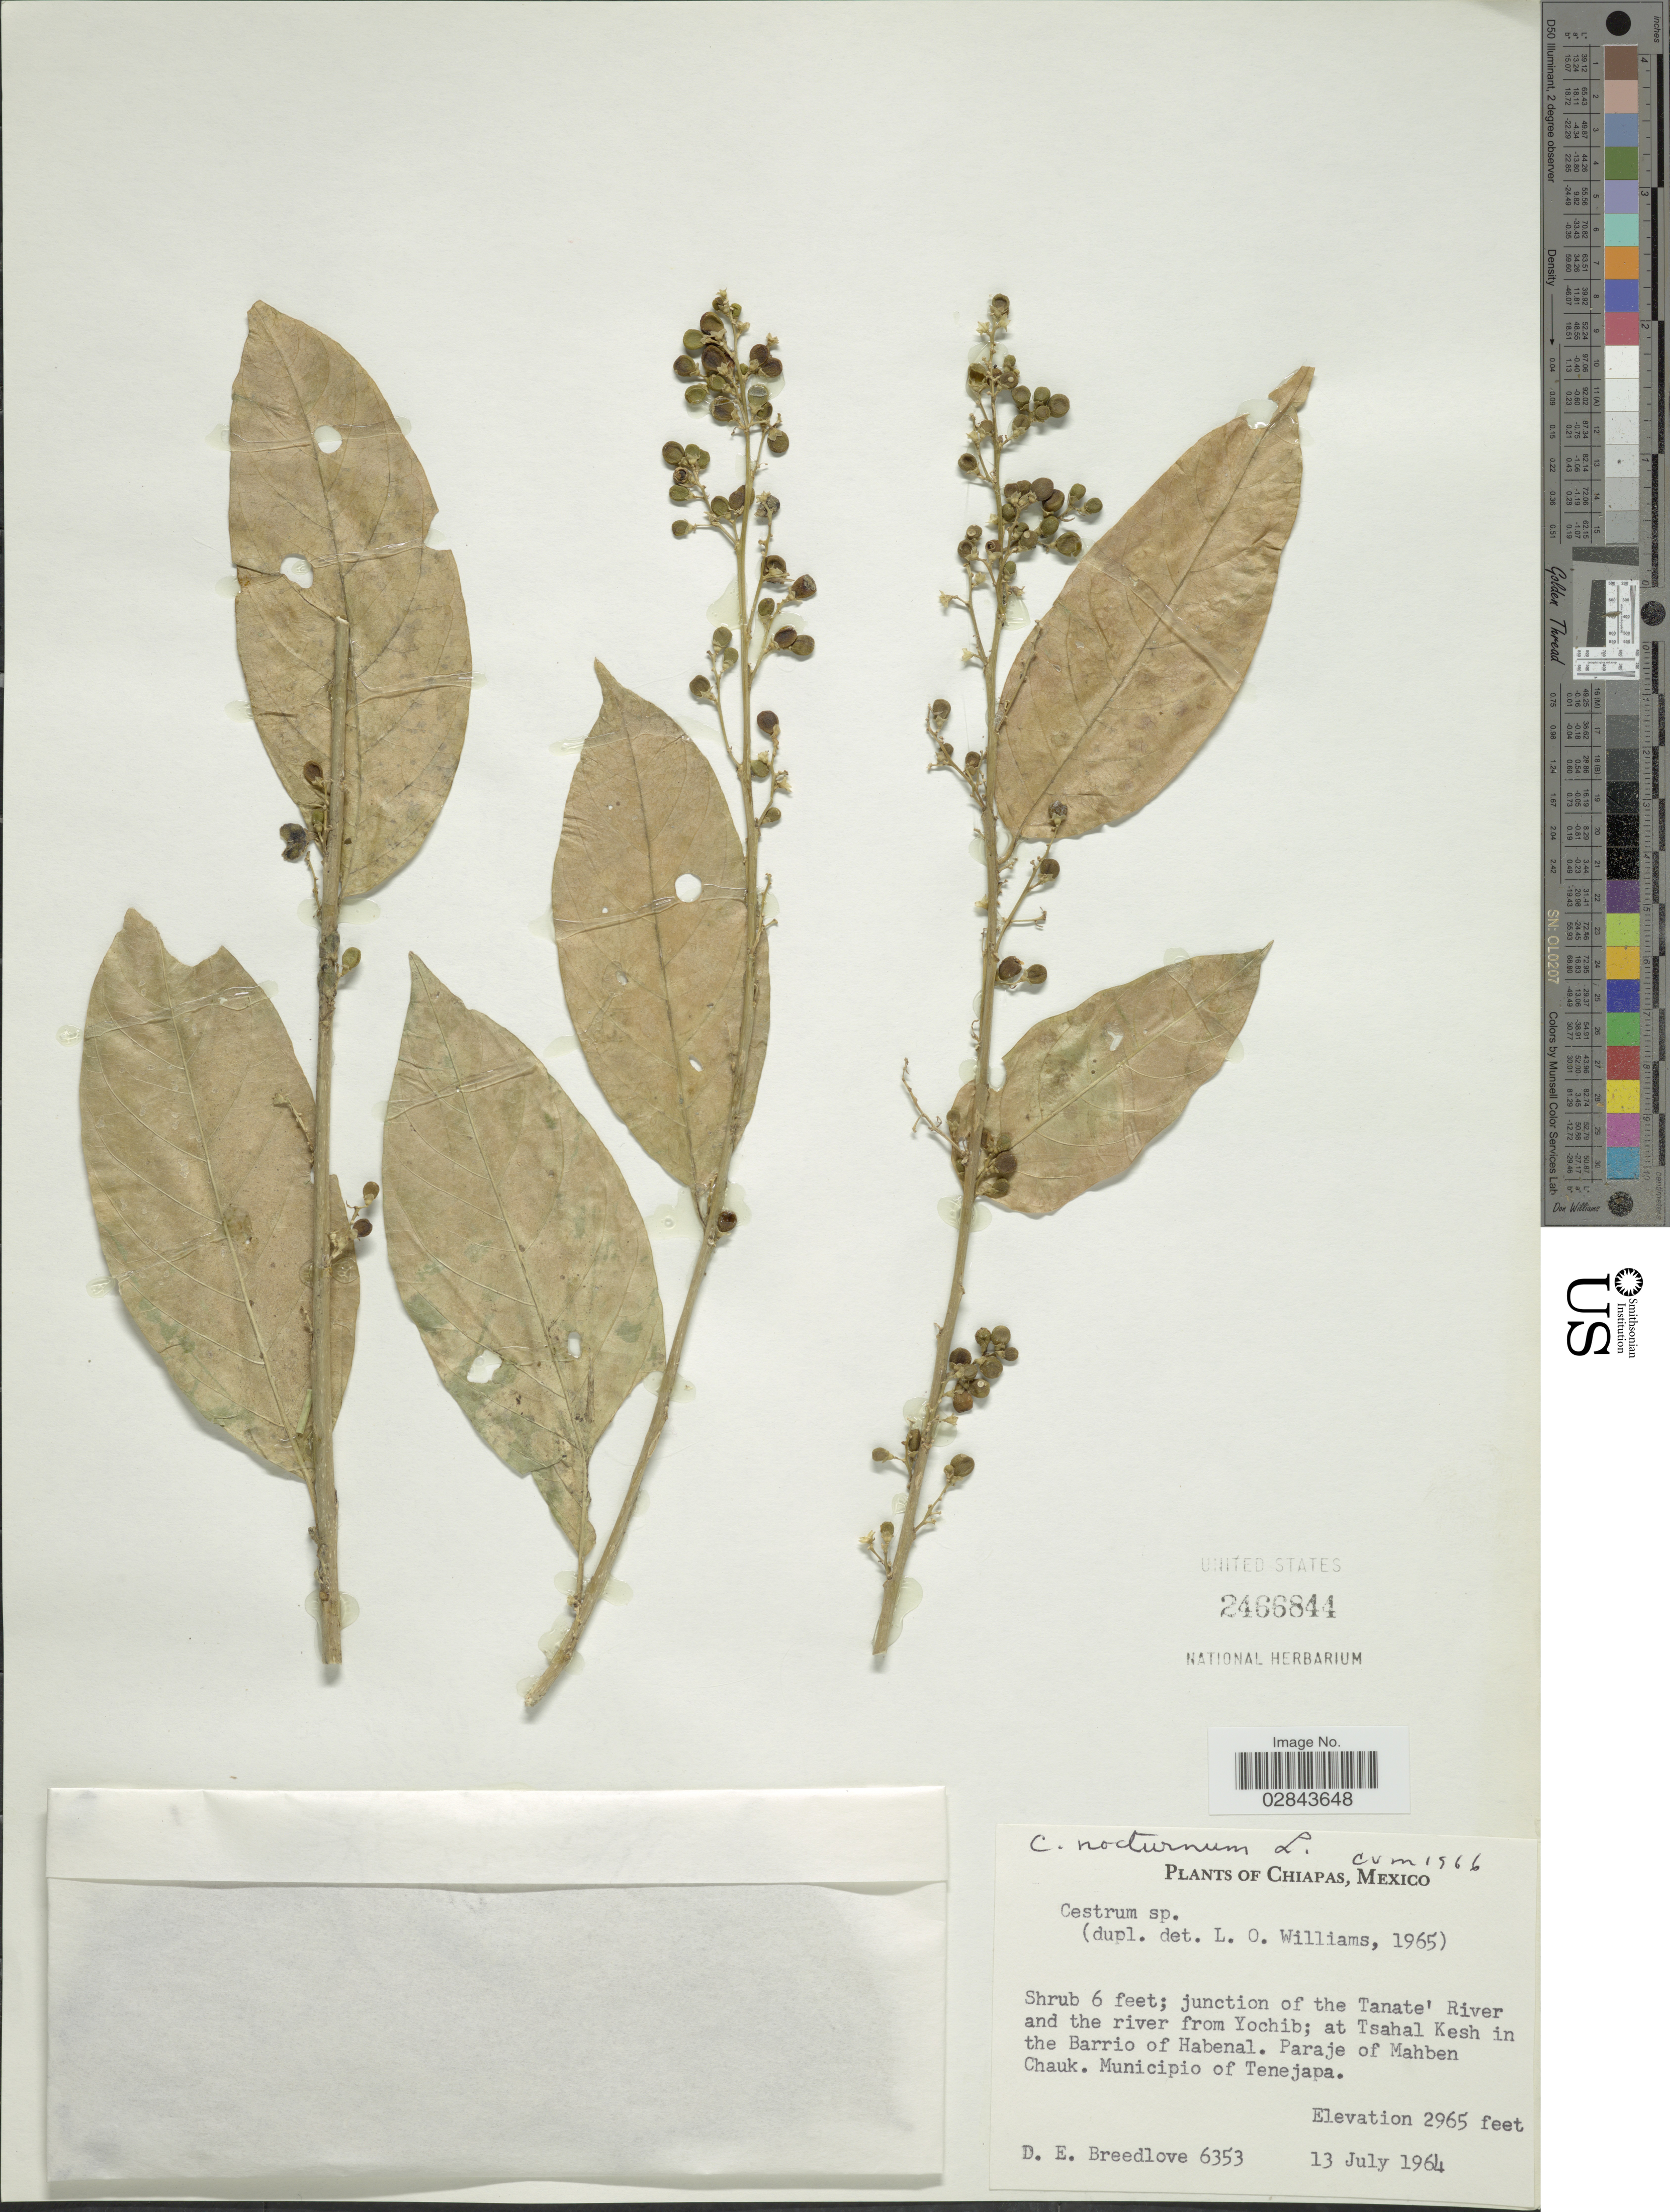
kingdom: Plantae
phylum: Tracheophyta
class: Magnoliopsida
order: Solanales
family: Solanaceae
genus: Cestrum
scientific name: Cestrum nocturnum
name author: L.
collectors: D. E. Breedlove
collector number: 6353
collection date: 1964-07-13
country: Mexico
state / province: Chiapas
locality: Junction of the Tanate' River and the river from Yochib; at Tshal Kesh in the Barrio of Habenal. Paraje of Mahben Chauk. Municipio of Tenejapa.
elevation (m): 904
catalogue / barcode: US 2466844